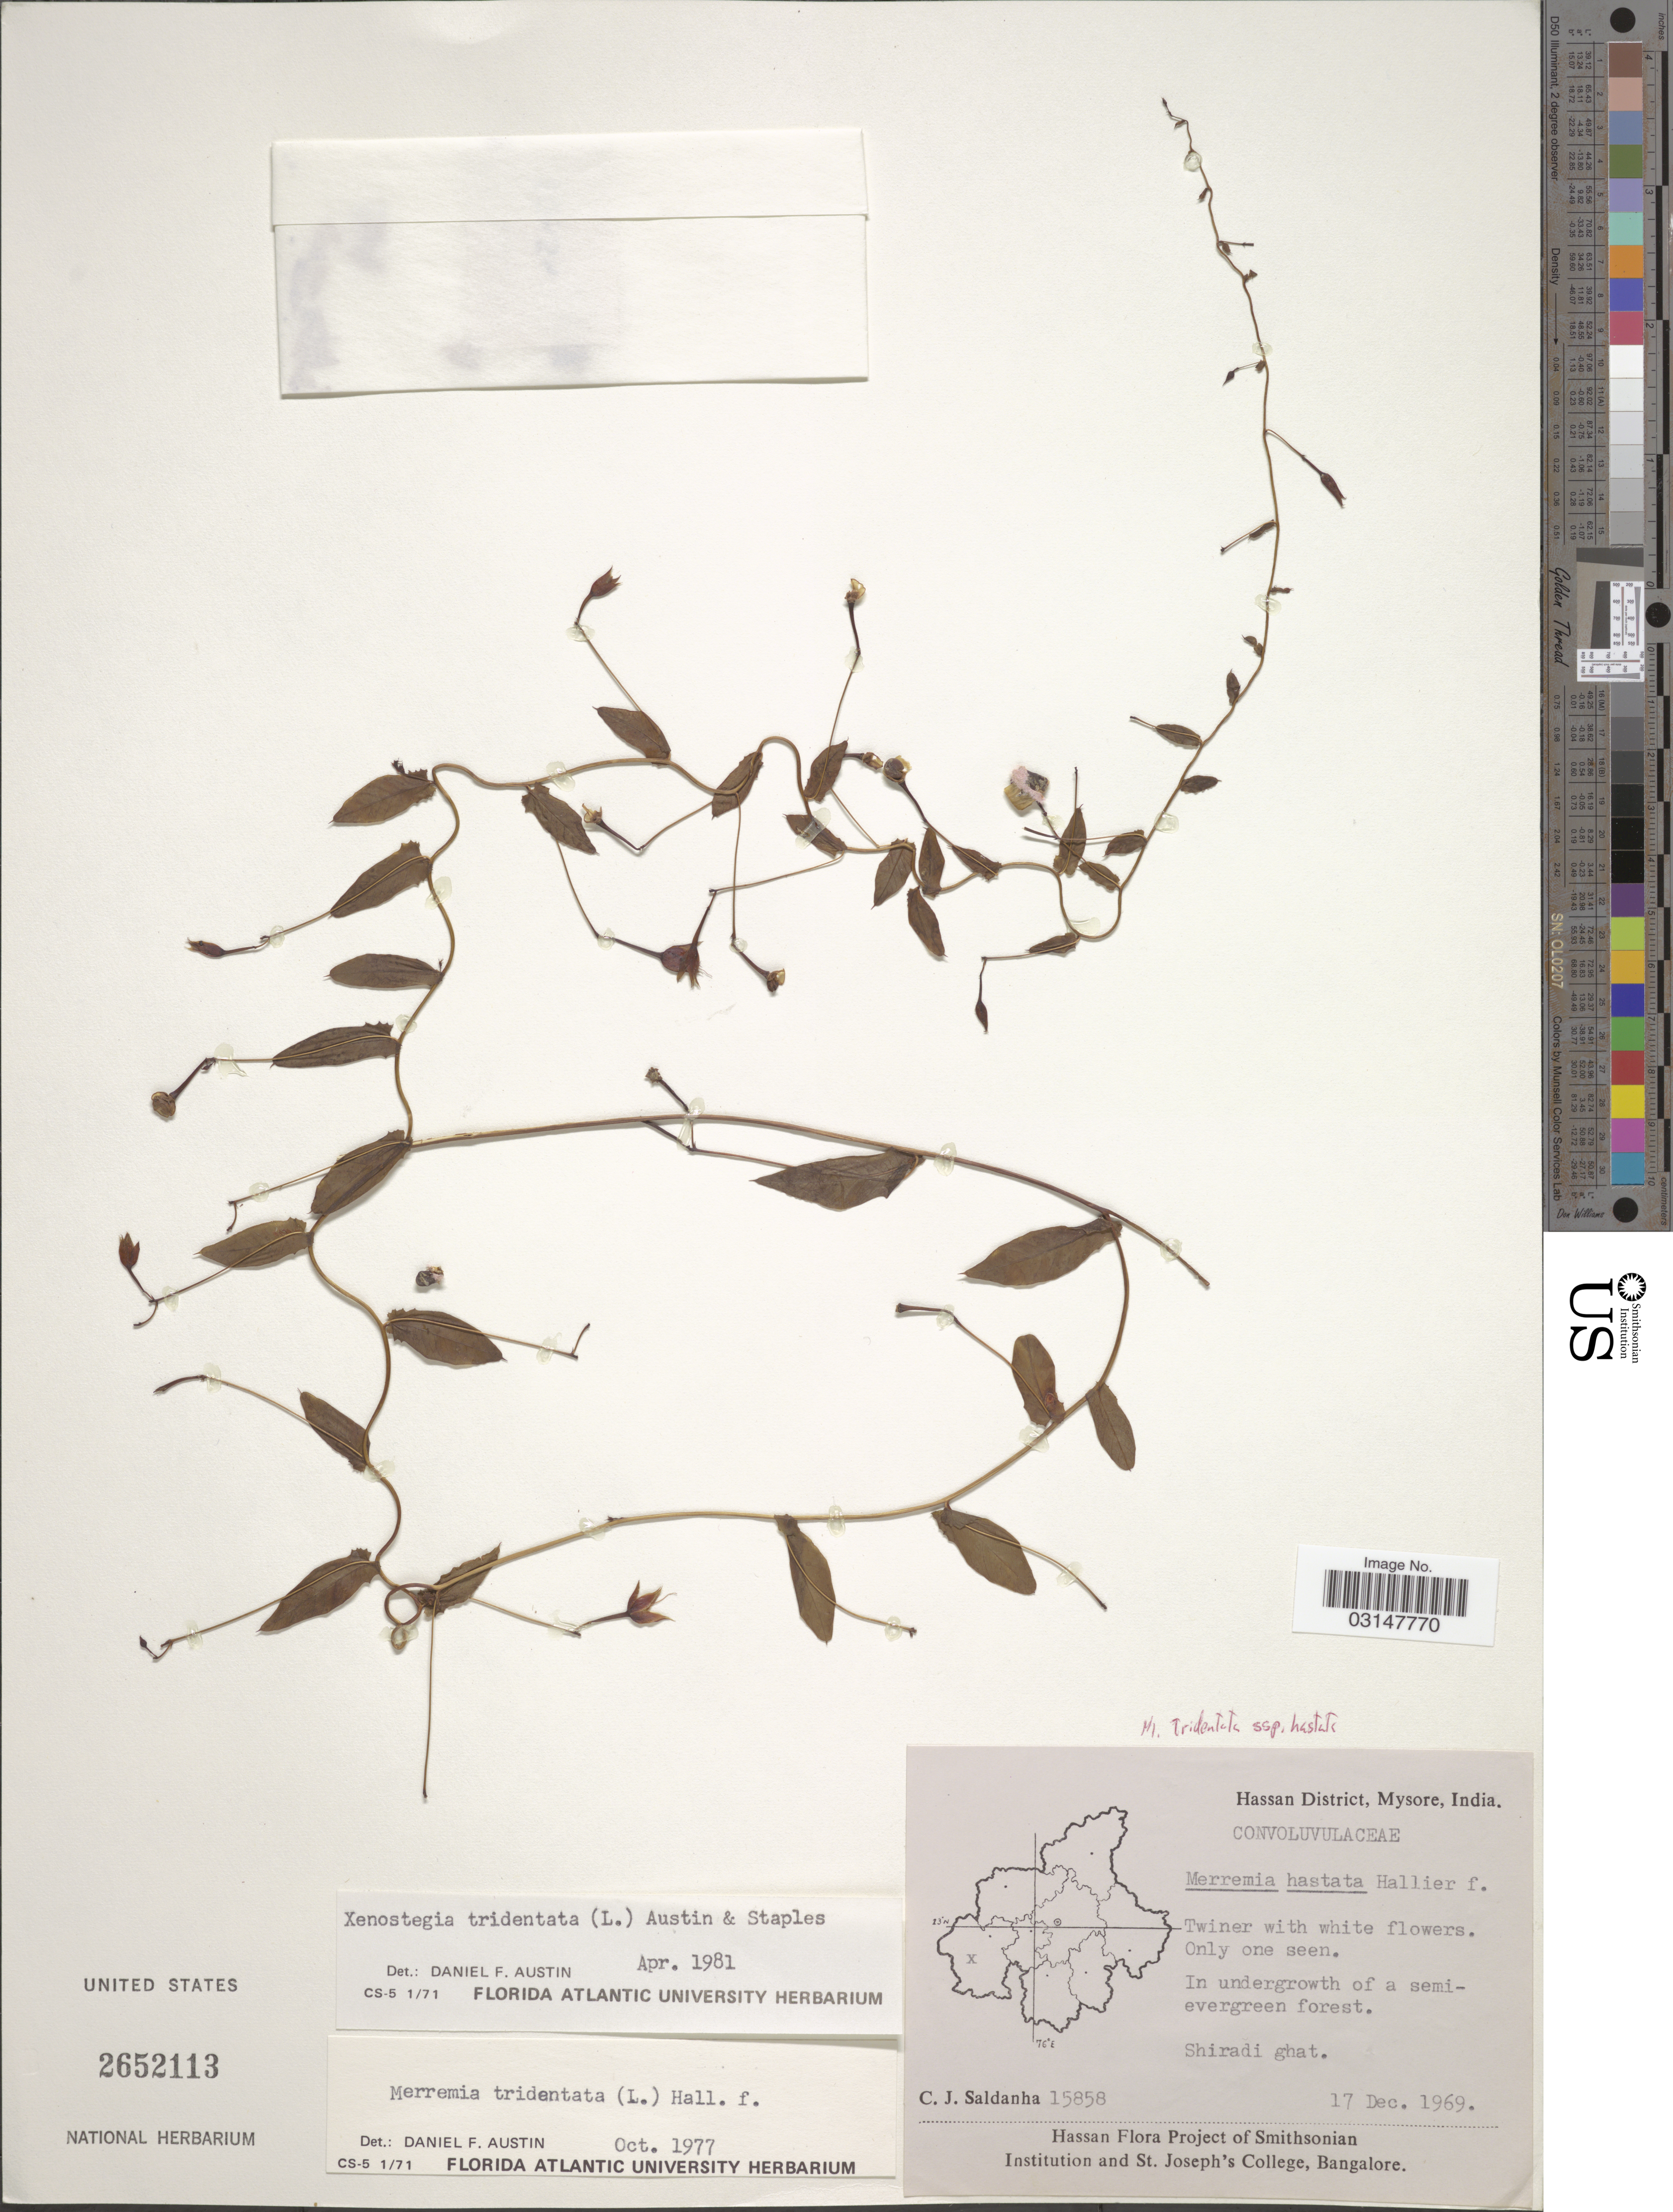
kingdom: Plantae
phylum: Tracheophyta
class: Magnoliopsida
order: Solanales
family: Convolvulaceae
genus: Xenostegia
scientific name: Xenostegia tridentata subsp. hastata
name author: (Ooststr.) Parmar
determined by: Strong, Mark T., (BOT), Smithsonian Institution - National Museum of Natural History (UNITED STATES)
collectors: C. J. Saldanha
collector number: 15858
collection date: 1969-12-17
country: India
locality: Hassan District, Mysore. Shiradi ghat.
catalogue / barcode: US 2652113